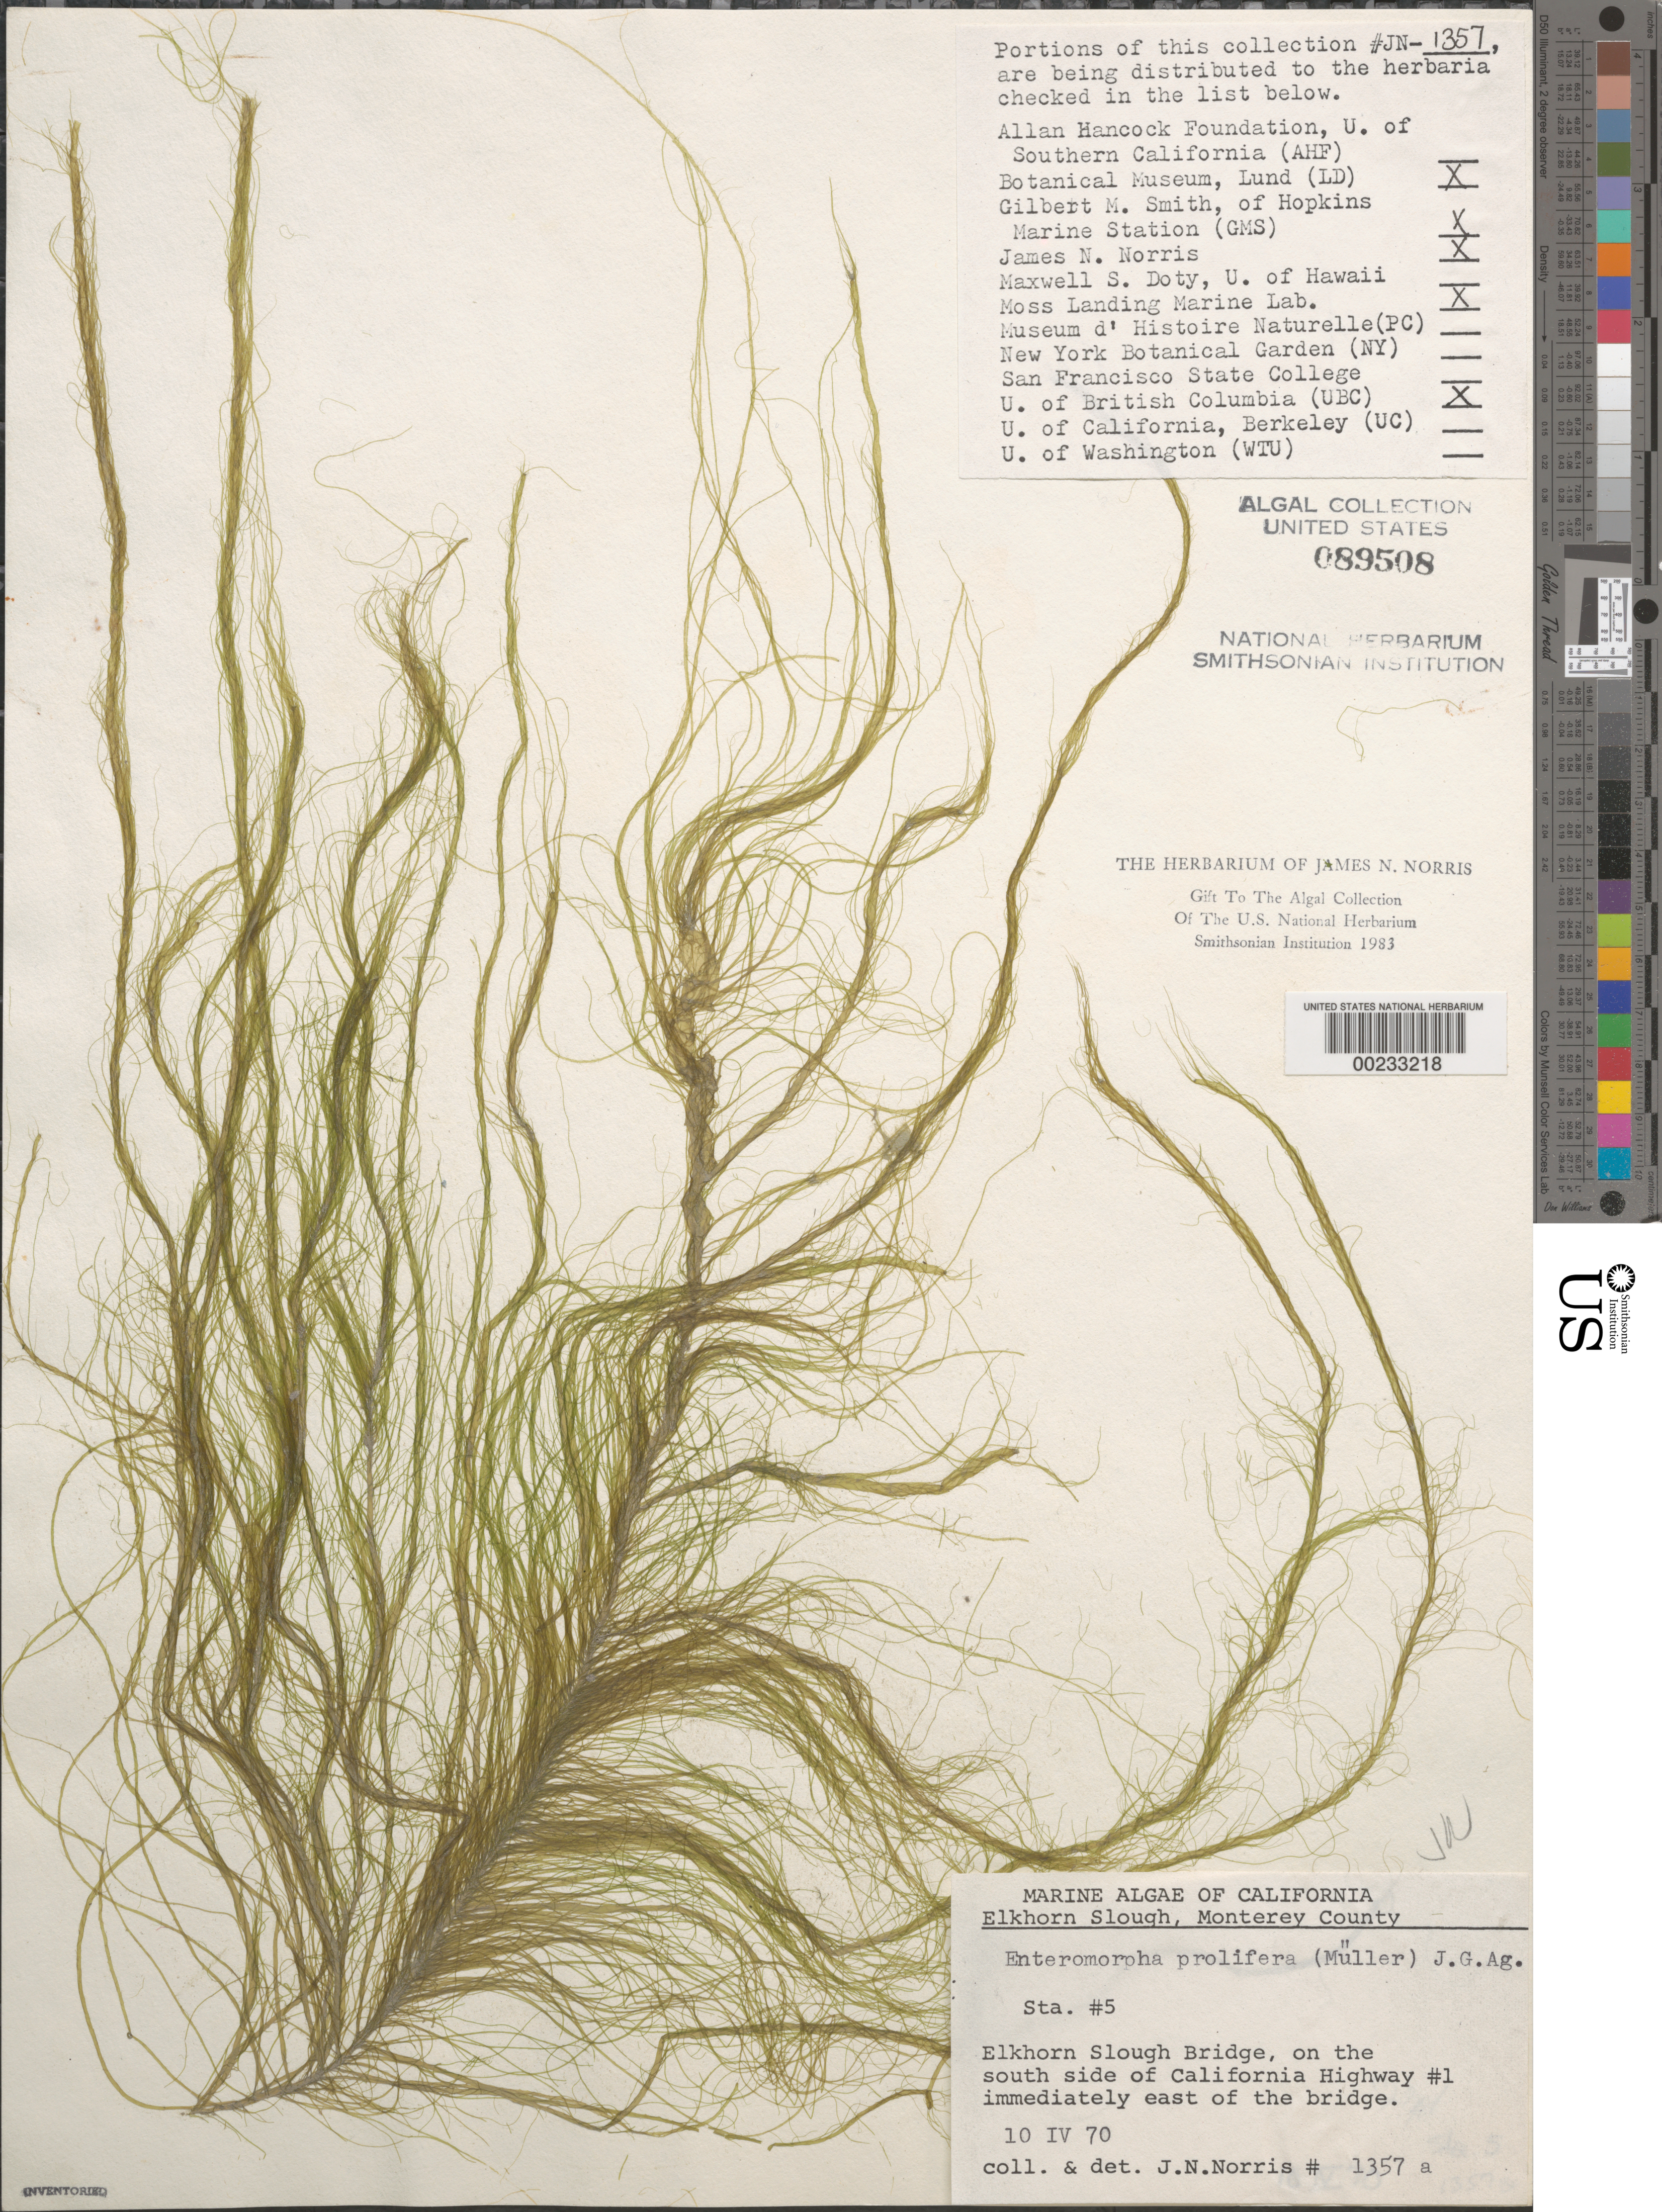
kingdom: Plantae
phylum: Chlorophyta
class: Ulvophyceae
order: Ulvales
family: Ulvaceae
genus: Ulva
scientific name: Ulva prolifera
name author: O.F. Müller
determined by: Algae name updating Project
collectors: J. N. Norris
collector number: JN-1357a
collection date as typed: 10 Apr 1970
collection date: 1970-04-10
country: United States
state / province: California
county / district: Monterey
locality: Elkhorn Slough, Elkhorn Slough Bridge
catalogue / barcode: US 89508